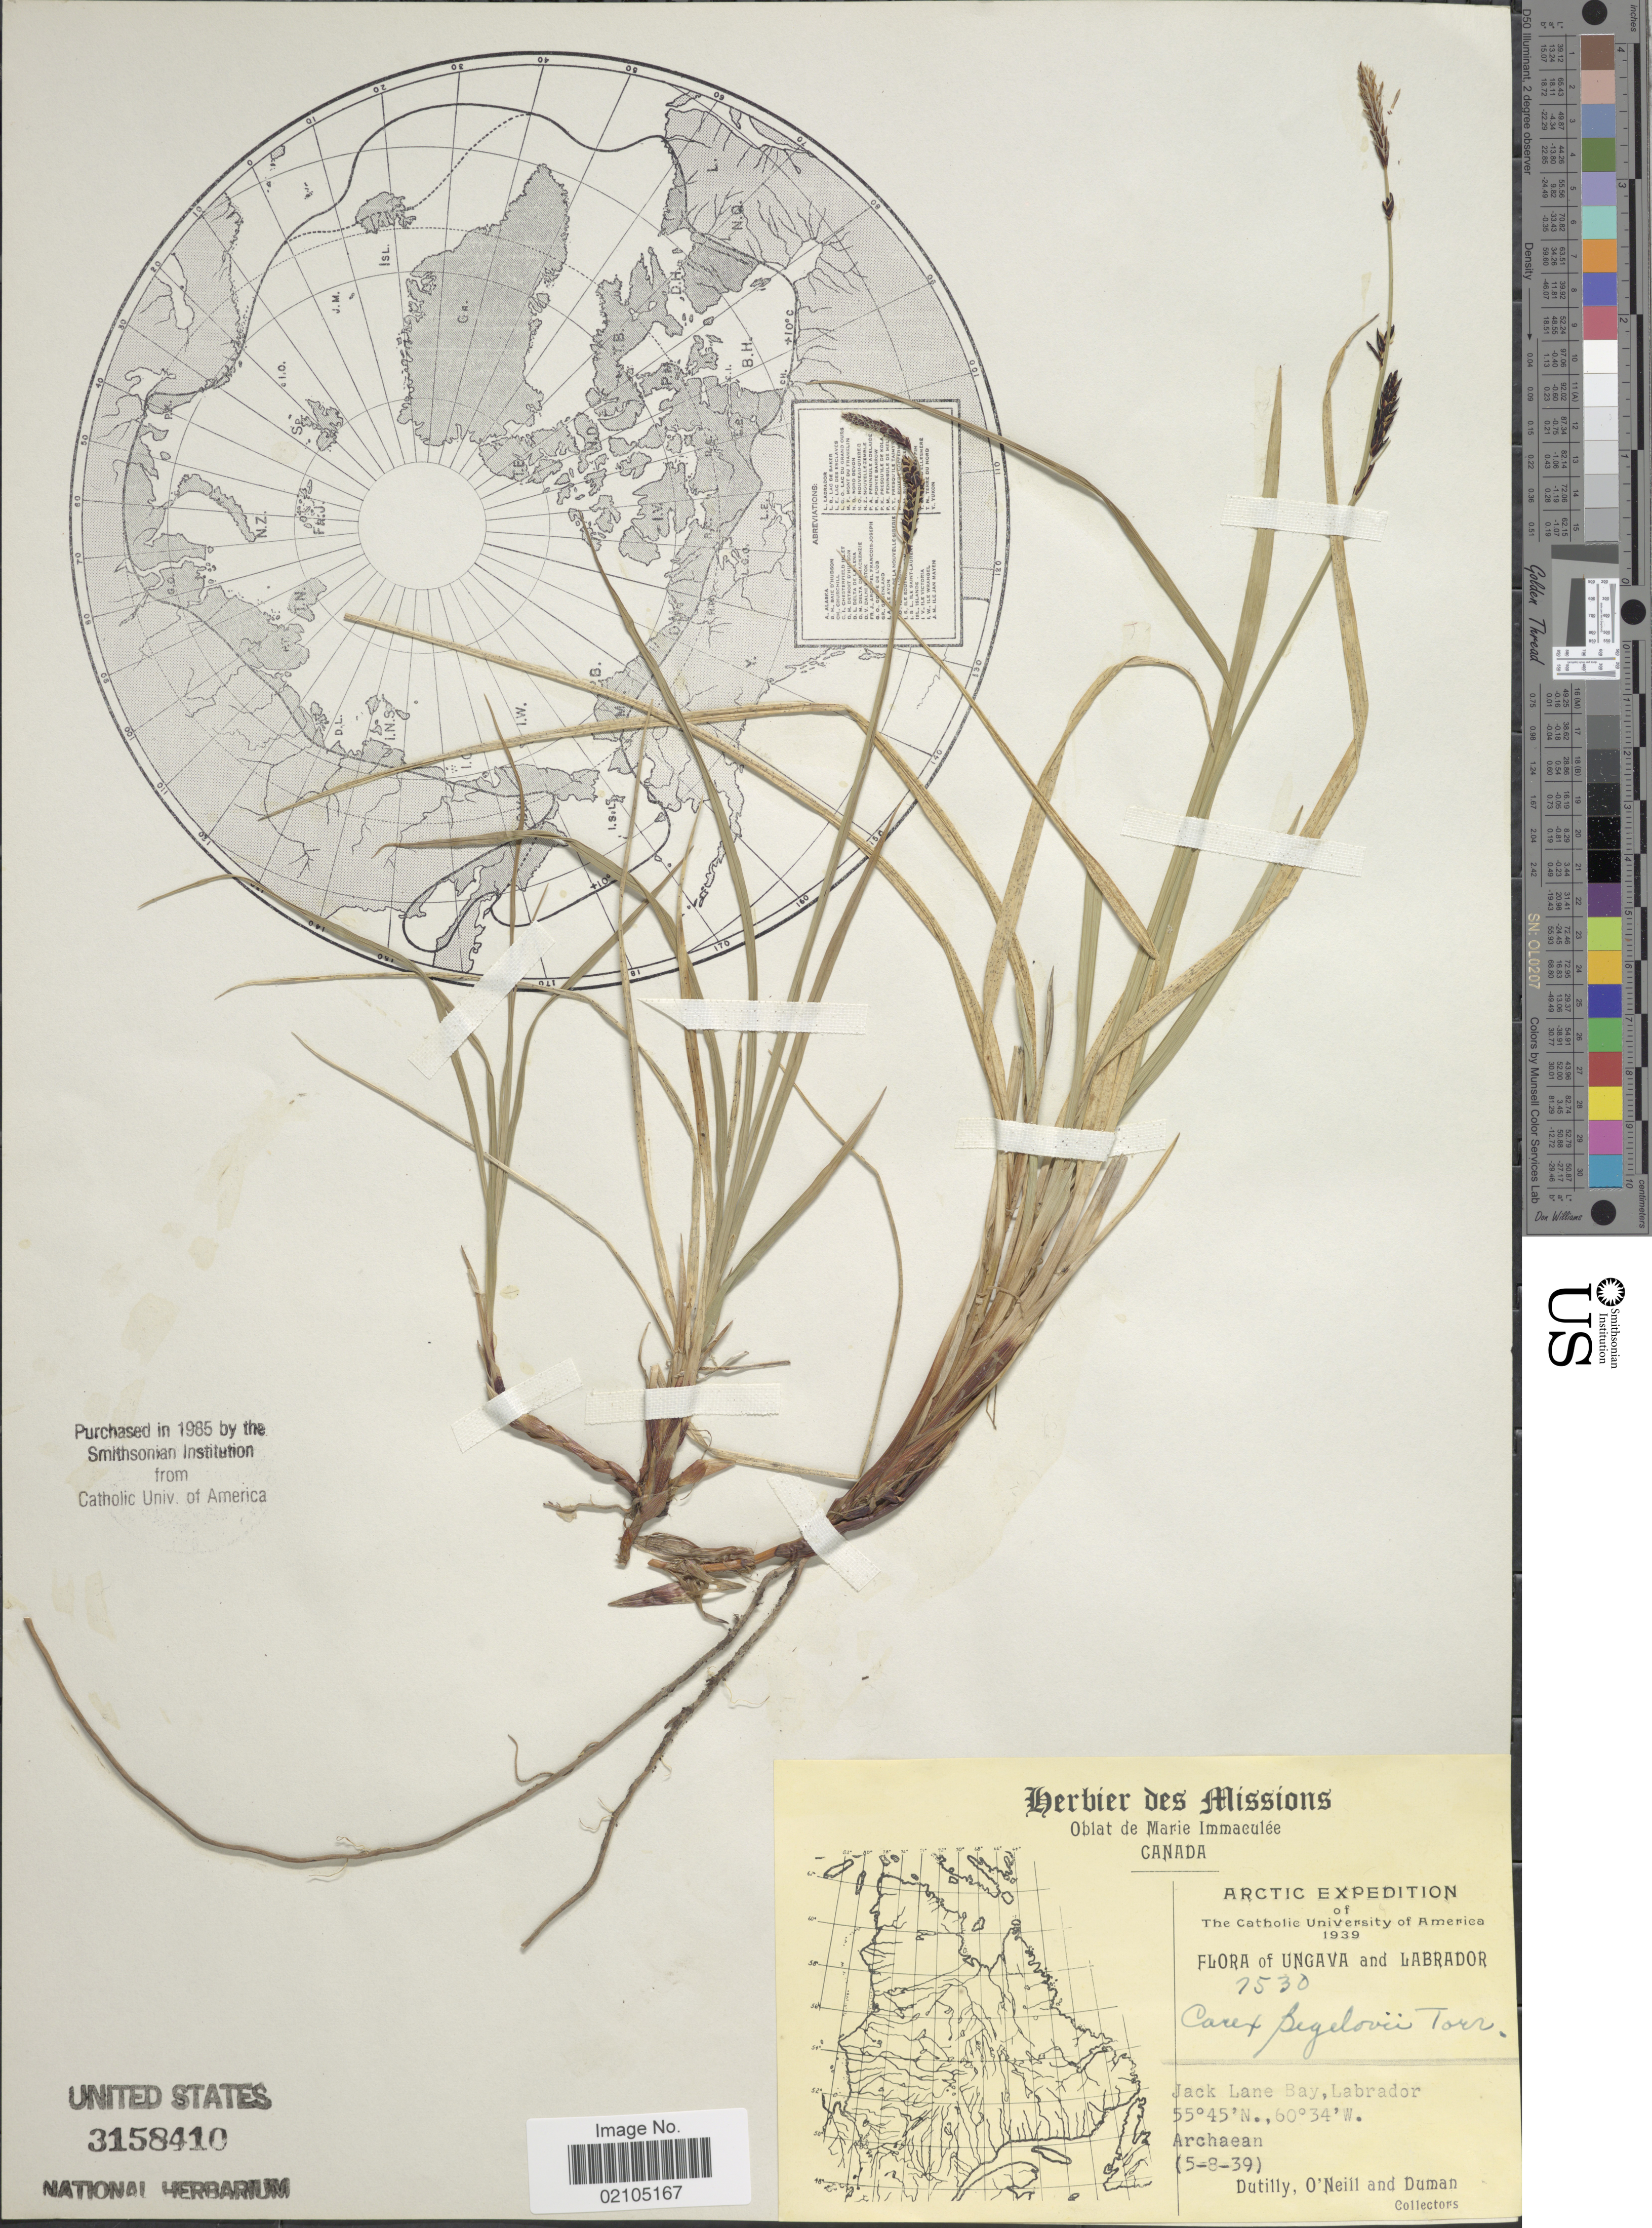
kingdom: Plantae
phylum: Tracheophyta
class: Liliopsida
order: Poales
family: Cyperaceae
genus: Carex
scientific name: Carex bigelowii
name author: Torr. ex Schwein.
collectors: -. Dutilly, -. O'Neill & -. Duman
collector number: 7530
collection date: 1939-08-05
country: Canada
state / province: Newfoundland and Labrador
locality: Jack Lane Bay, Labrador,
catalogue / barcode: US 3158410